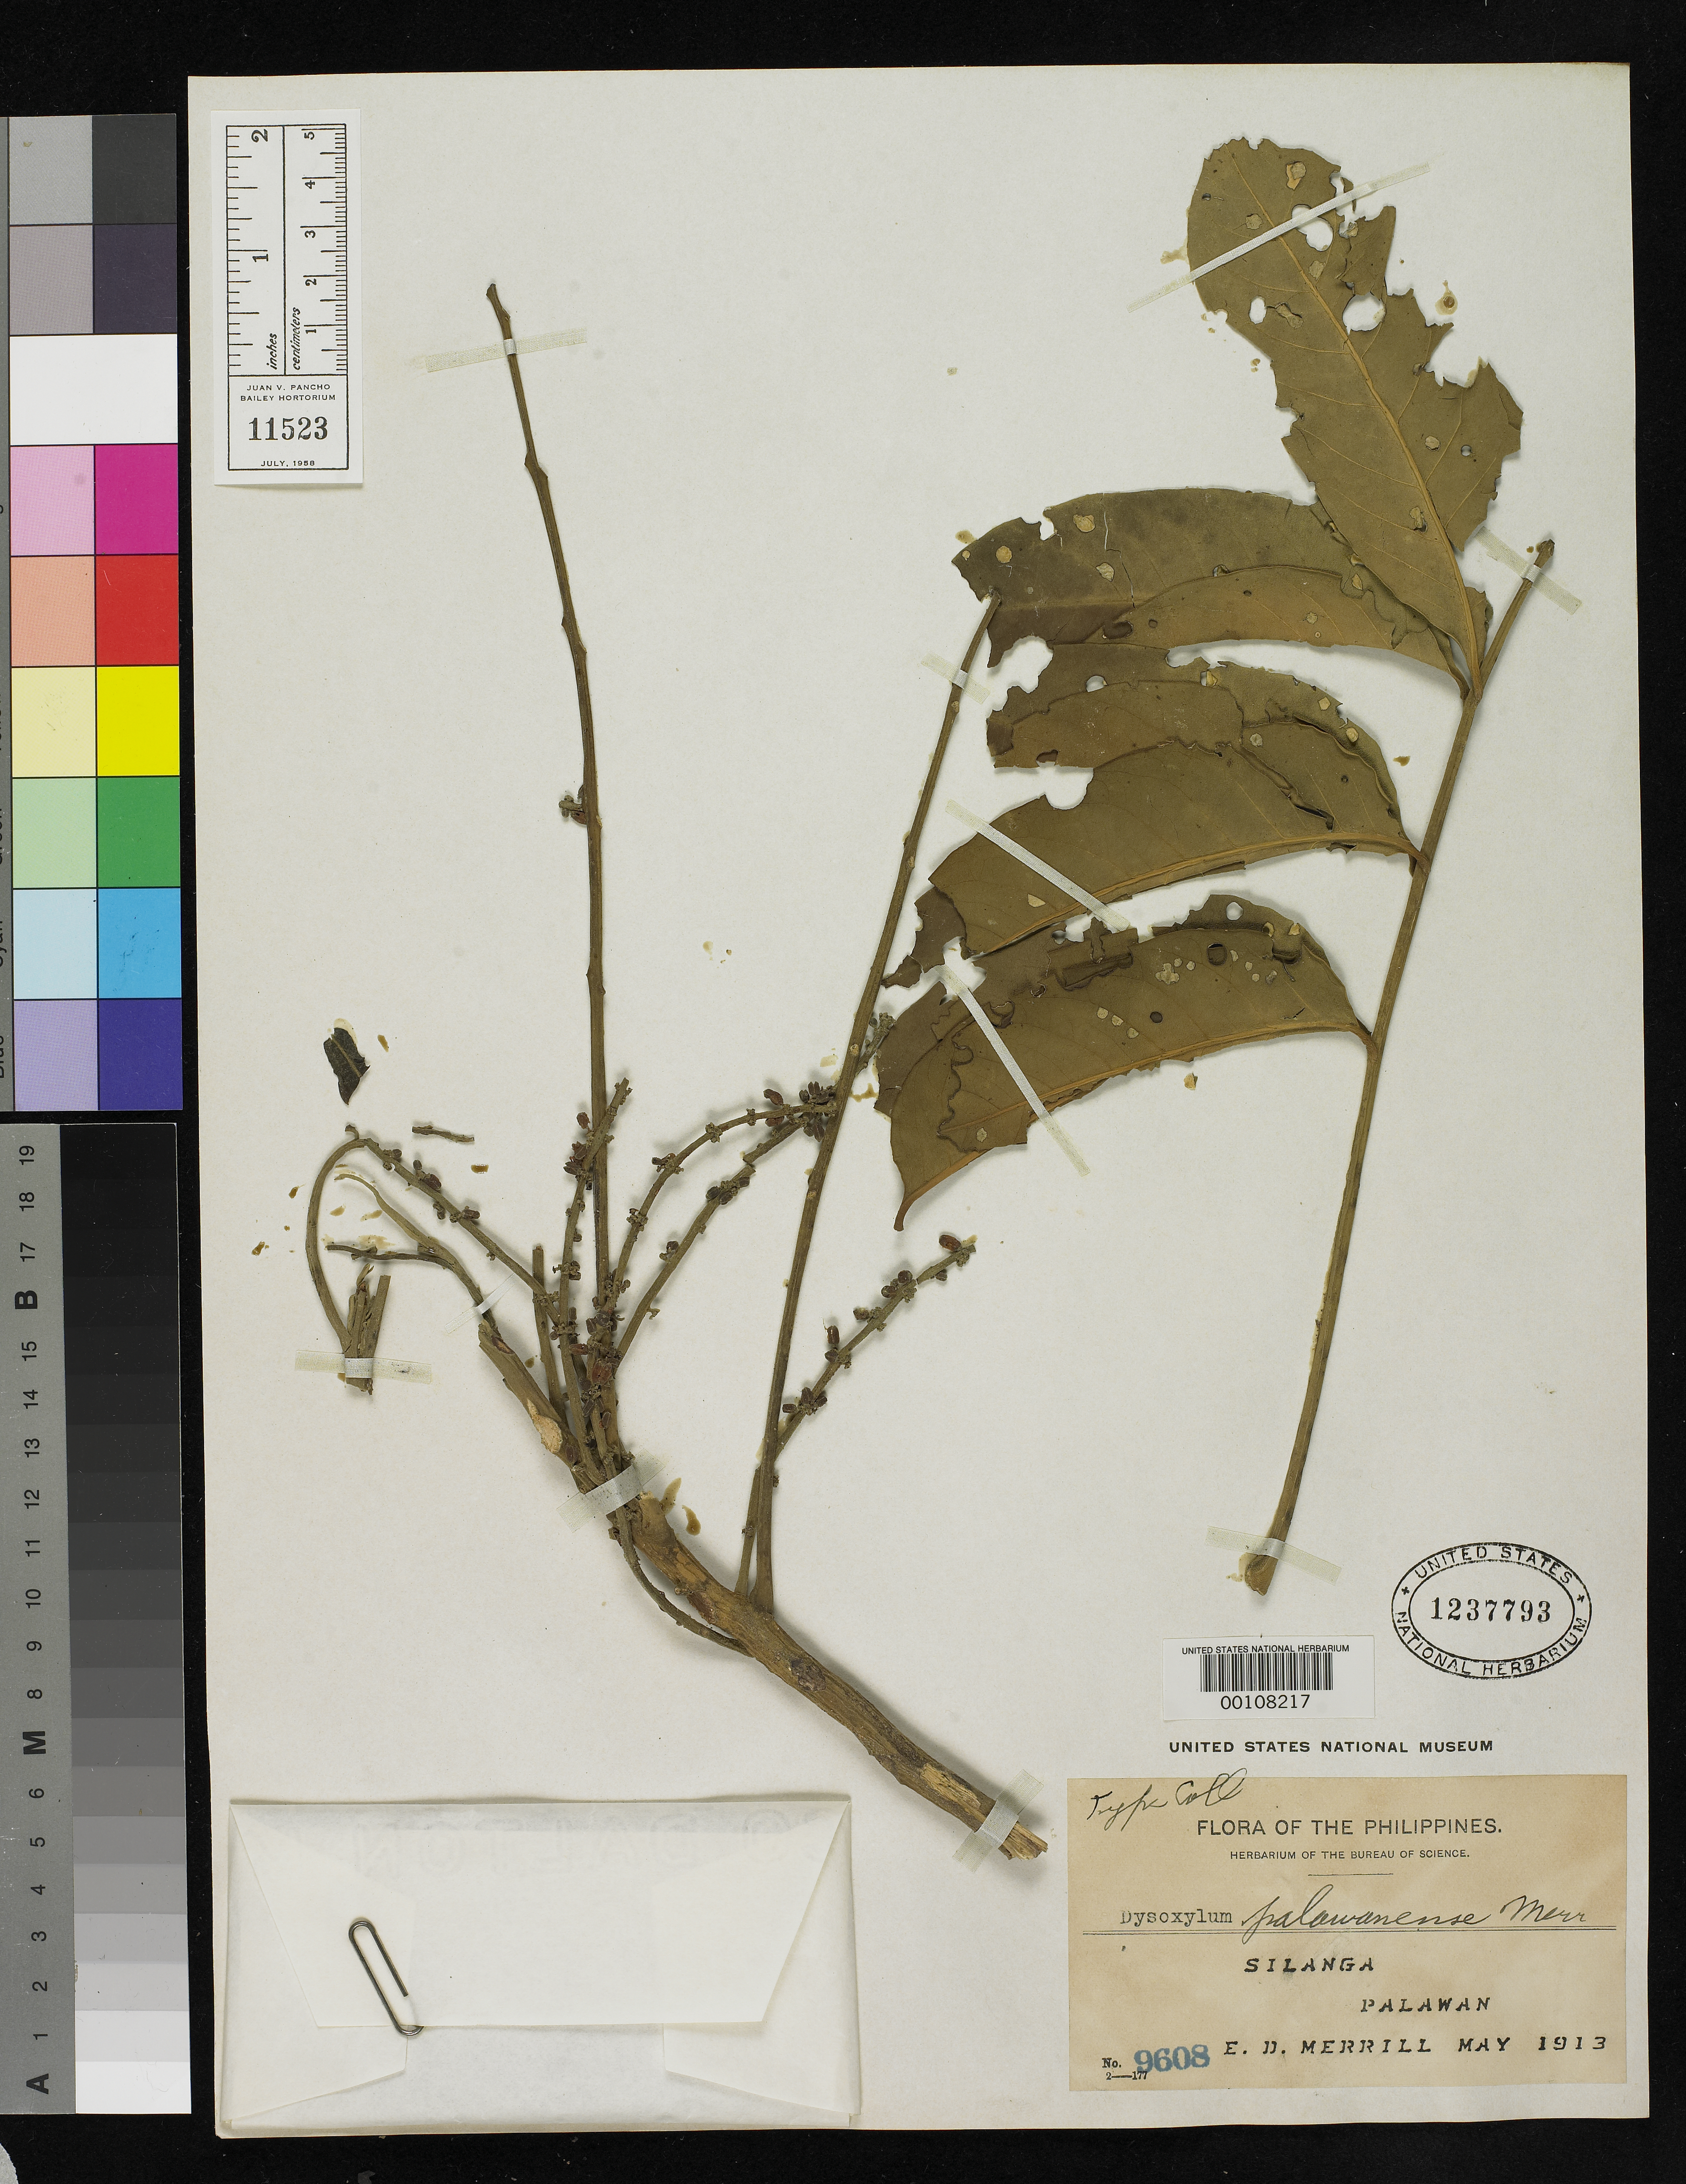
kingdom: Plantae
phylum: Tracheophyta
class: Magnoliopsida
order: Sapindales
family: Meliaceae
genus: Dysoxylum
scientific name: Dysoxylum palawanense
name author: Merr.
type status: Isotype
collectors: E. D. Merrill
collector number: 9608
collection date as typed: May 1913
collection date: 1913-05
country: Philippines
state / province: Mimaropa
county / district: Palawan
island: Palawan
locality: Silanga.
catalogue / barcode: US 1237793